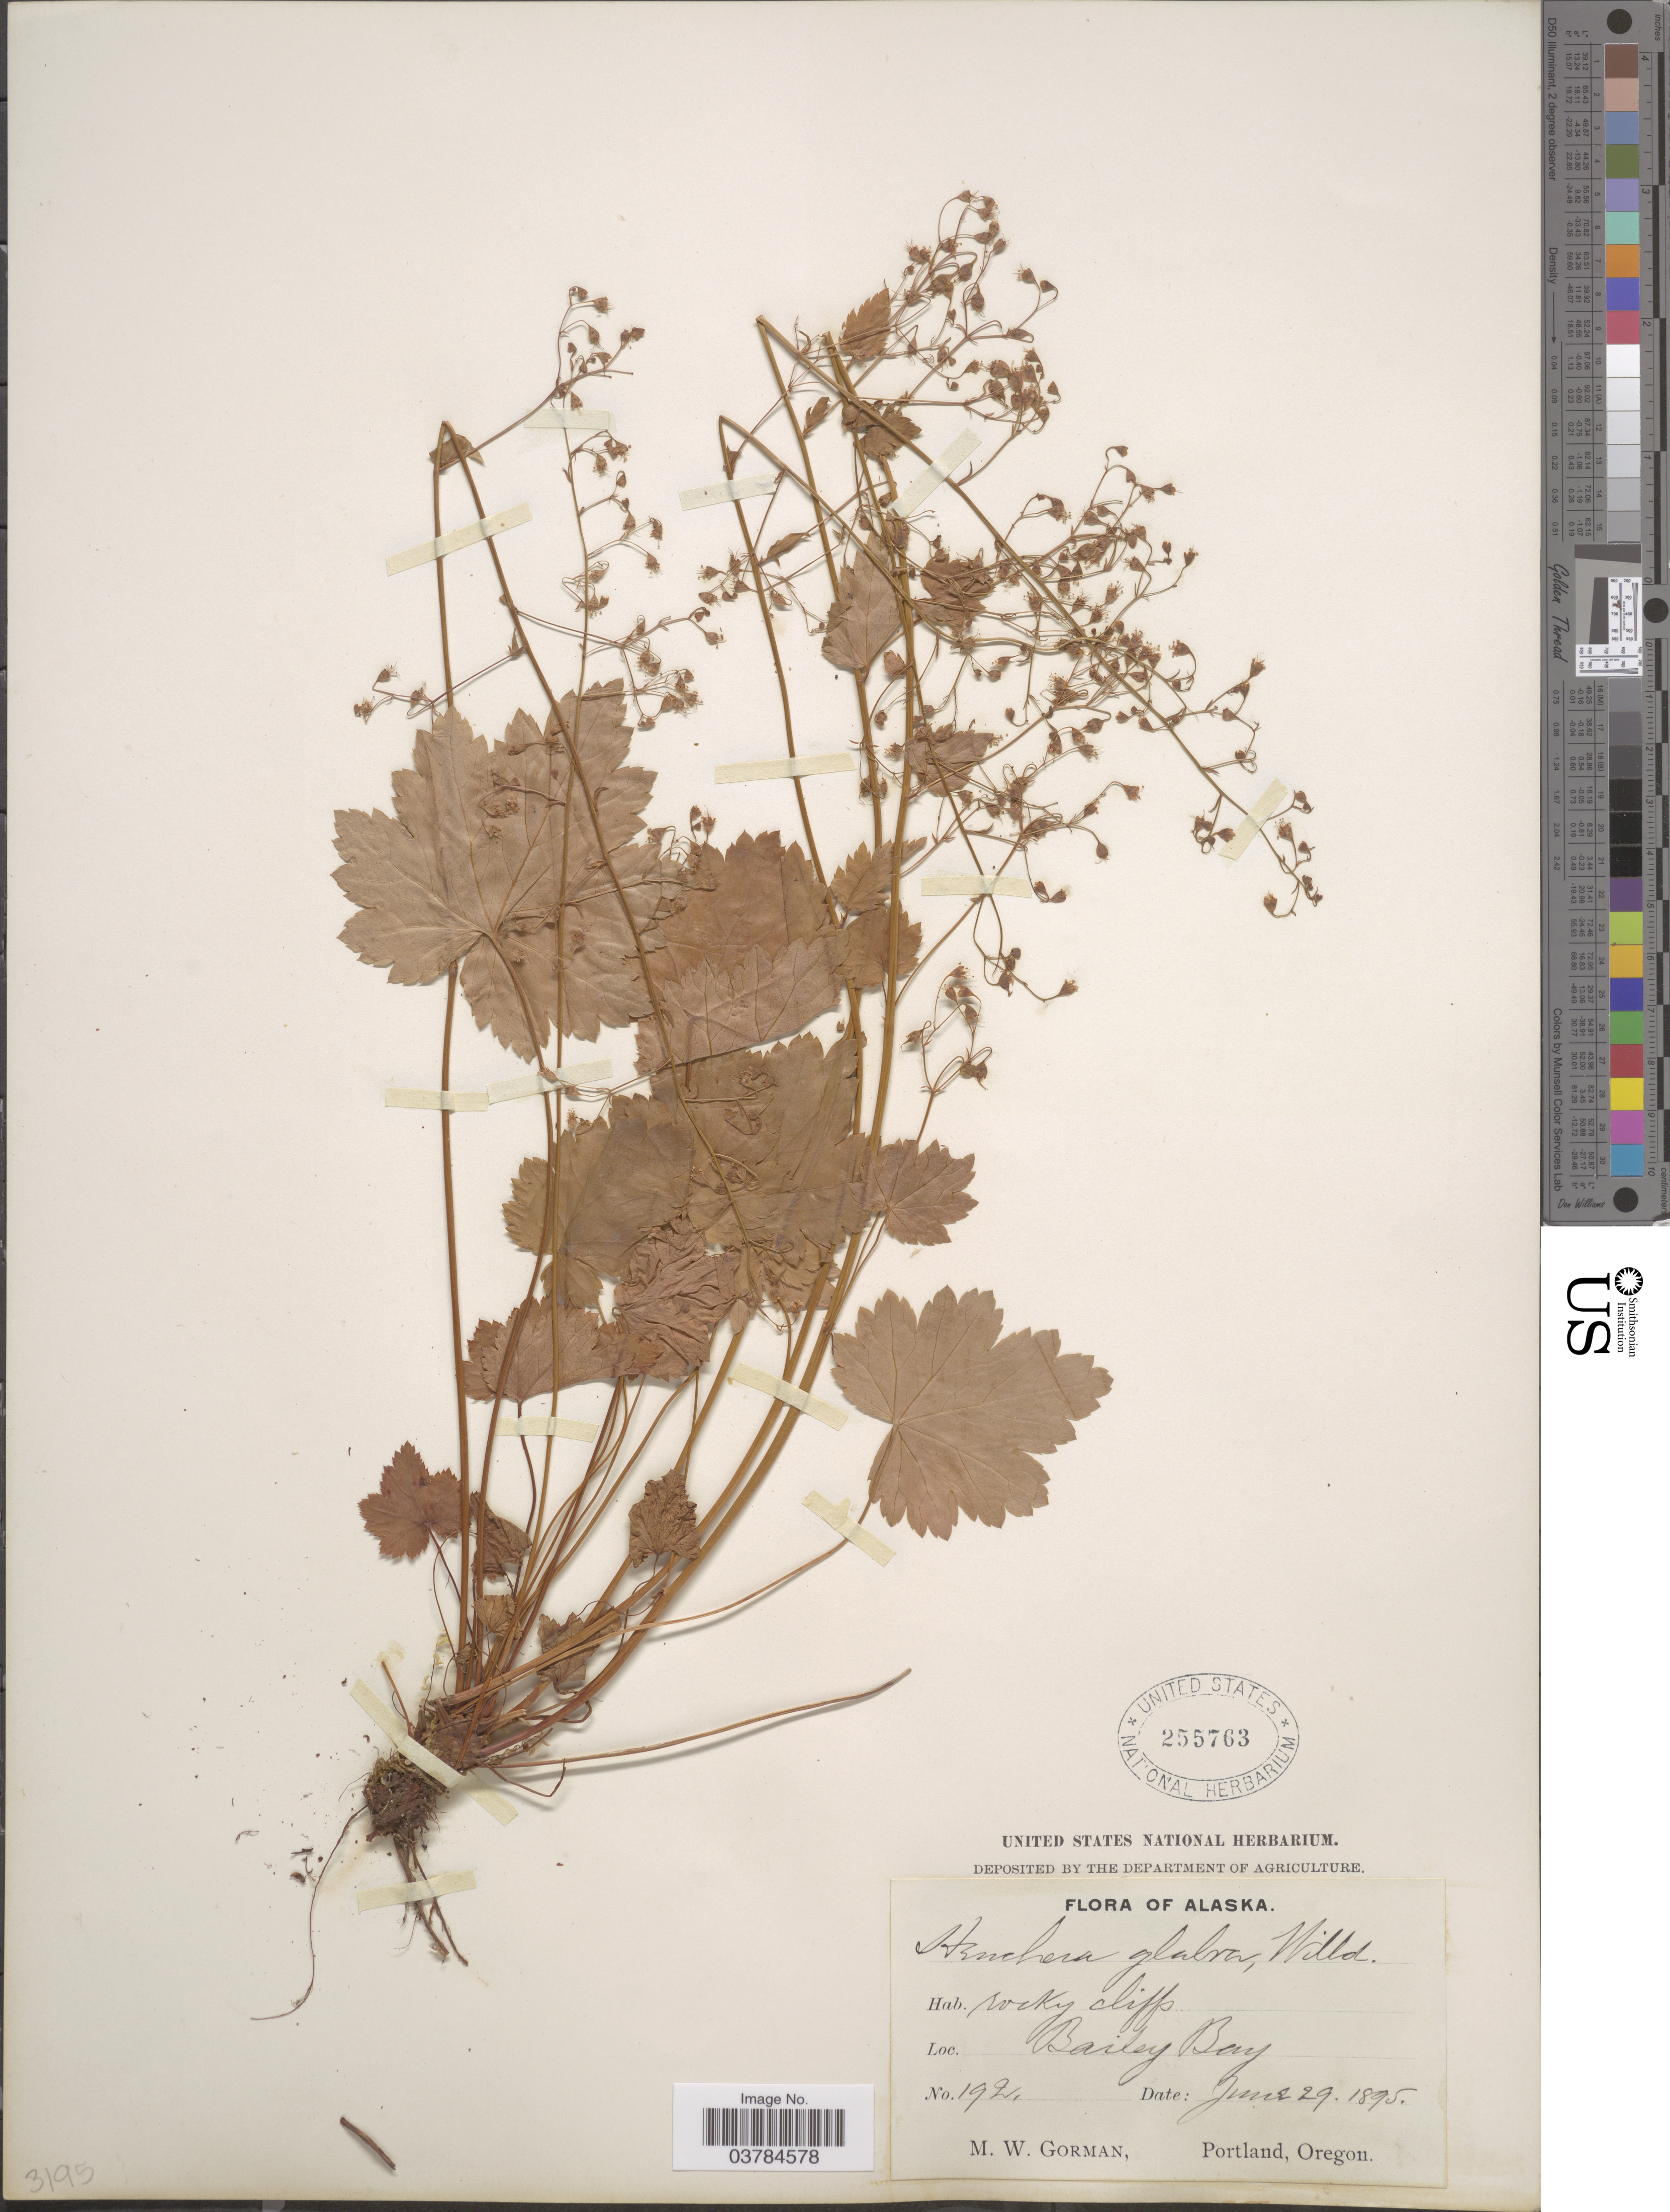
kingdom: Plantae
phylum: Tracheophyta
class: Magnoliopsida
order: Saxifragales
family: Saxifragaceae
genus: Heuchera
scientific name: Heuchera glabra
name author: Willd. ex Roem. & Schult.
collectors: M. W. Gorman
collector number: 192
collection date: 1895-06-29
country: United States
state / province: Alaska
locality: Bailey Bay.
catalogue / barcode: US 255763